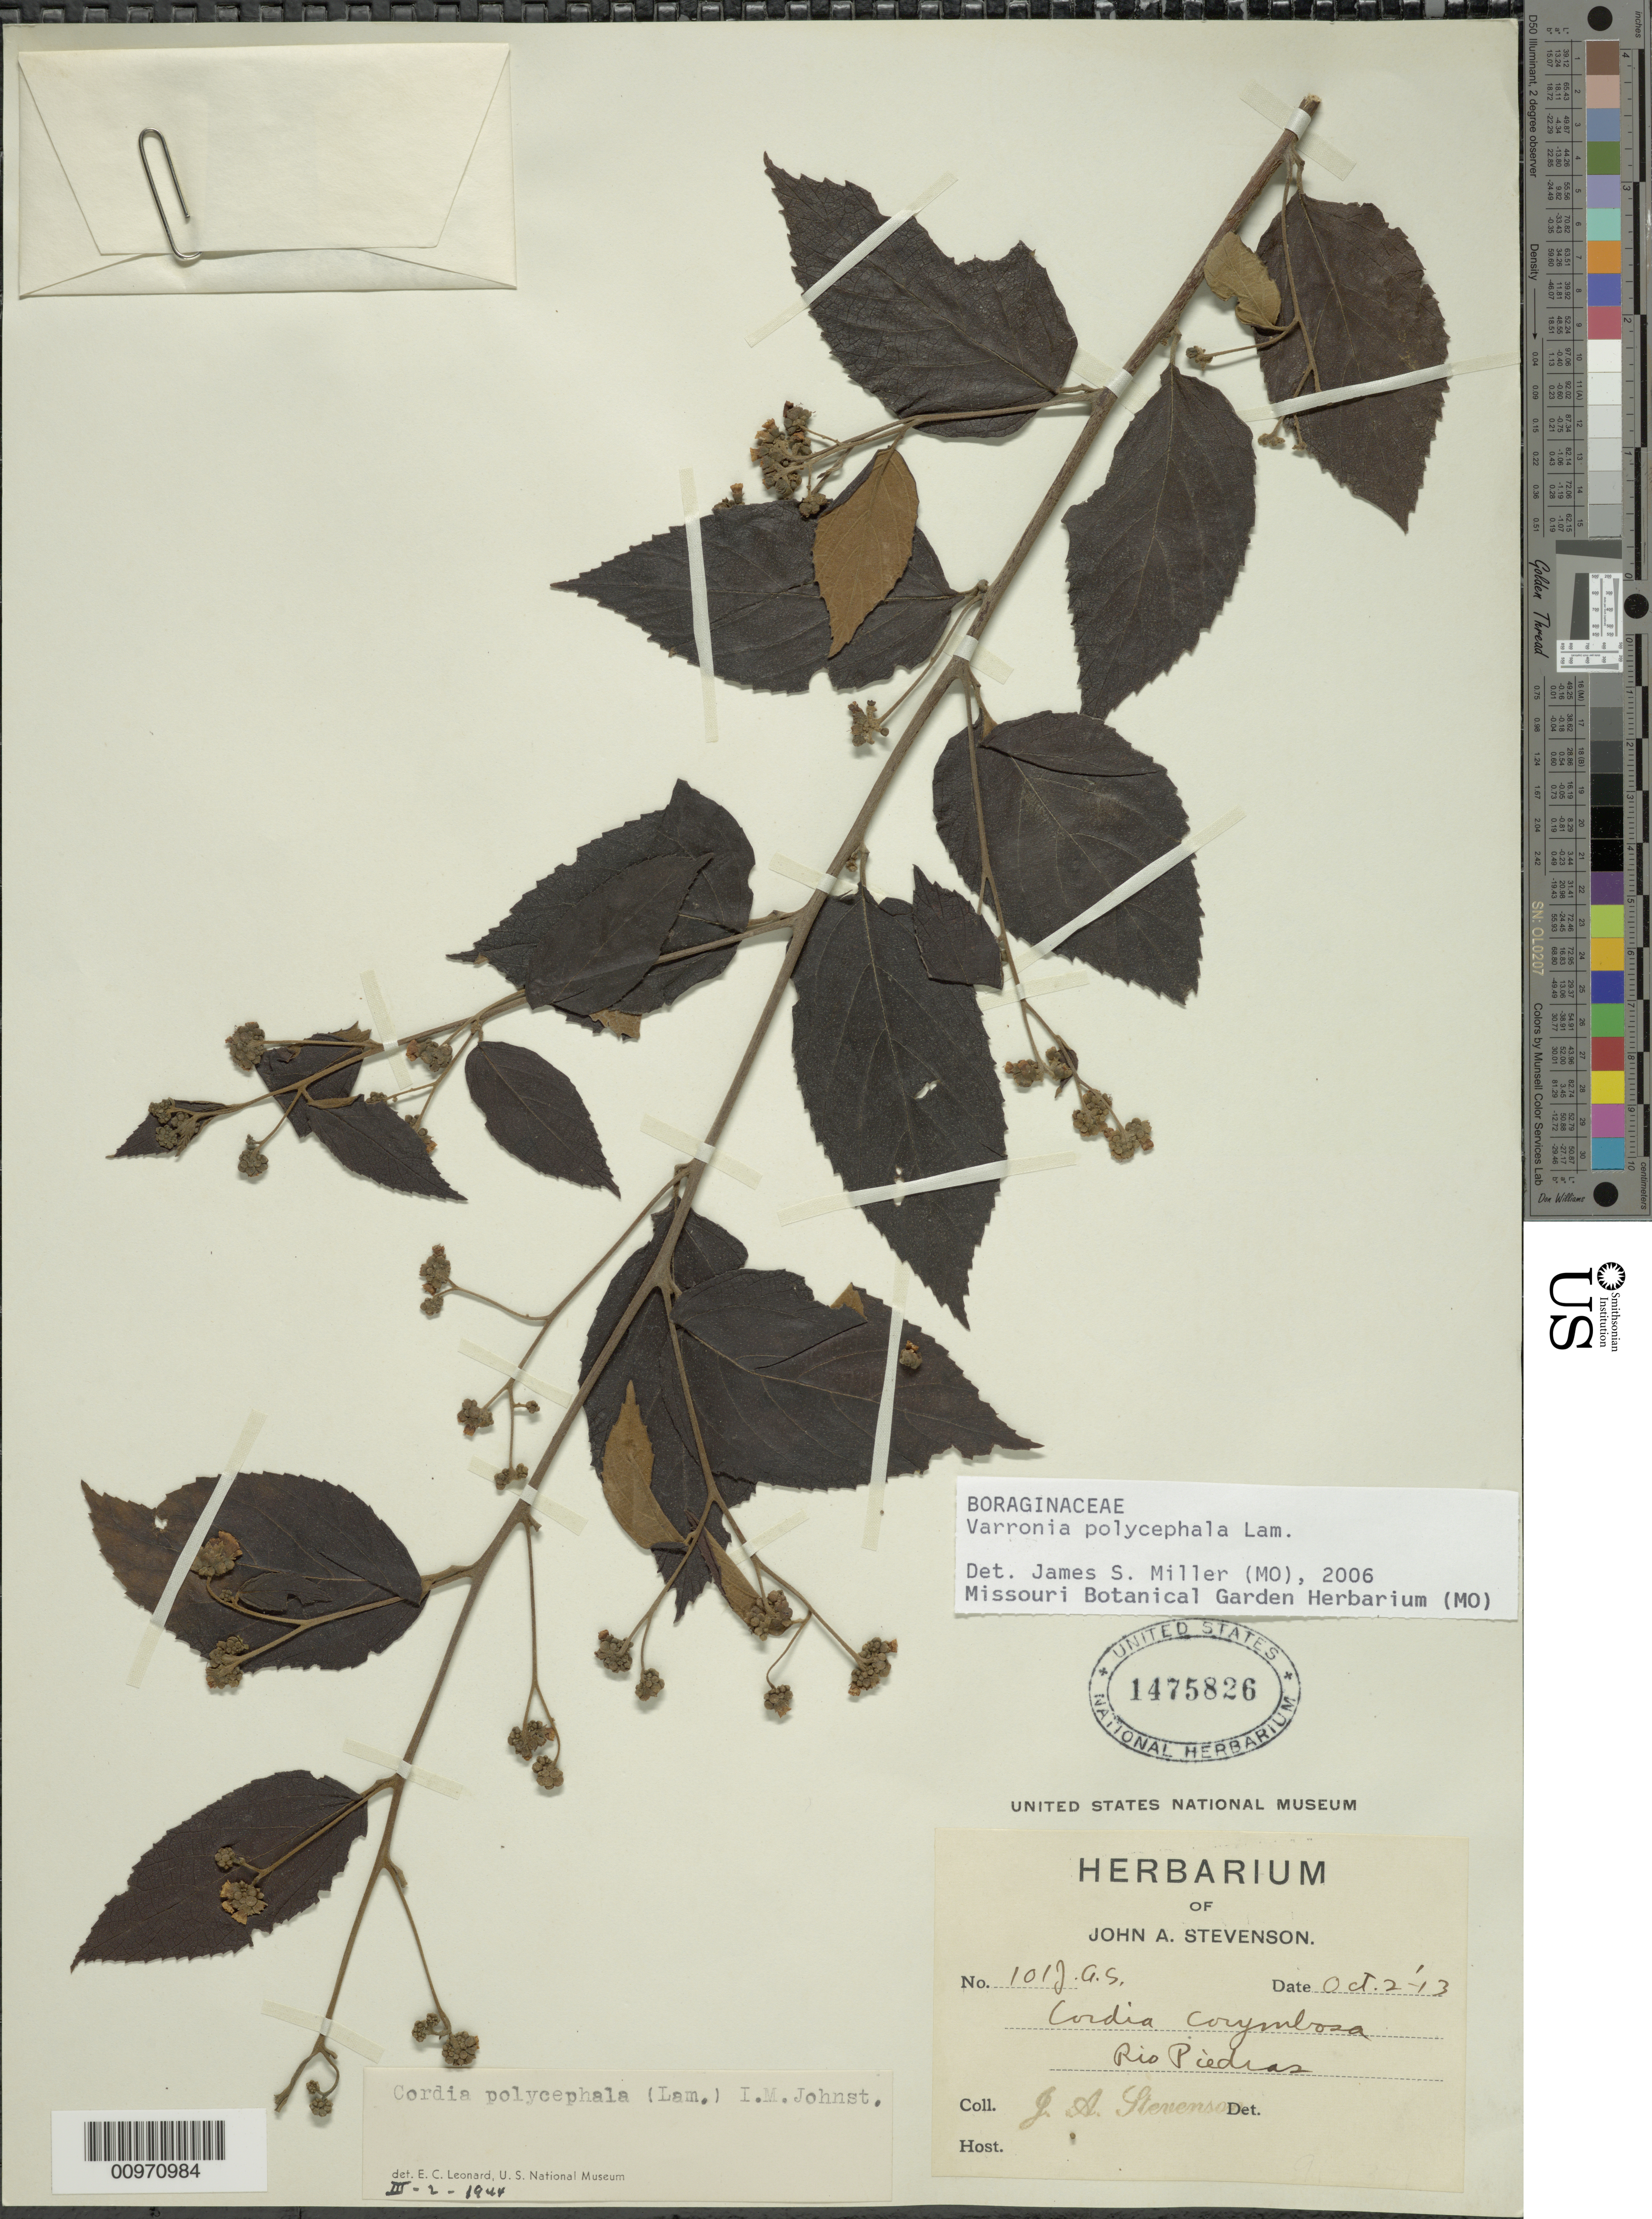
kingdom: Plantae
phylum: Tracheophyta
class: Magnoliopsida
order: Boraginales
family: Cordiaceae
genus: Varronia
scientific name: Varronia polycephala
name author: Lam.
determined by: Miller, James S., (MO), Missouri Botanical Garden (UNITED STATES)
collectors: J. Stevenson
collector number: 101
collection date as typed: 02 Oct 1913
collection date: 1913-10-02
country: Puerto Rico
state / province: San Juan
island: Puerto Rico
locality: Rio Piedras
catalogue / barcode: US 1475826